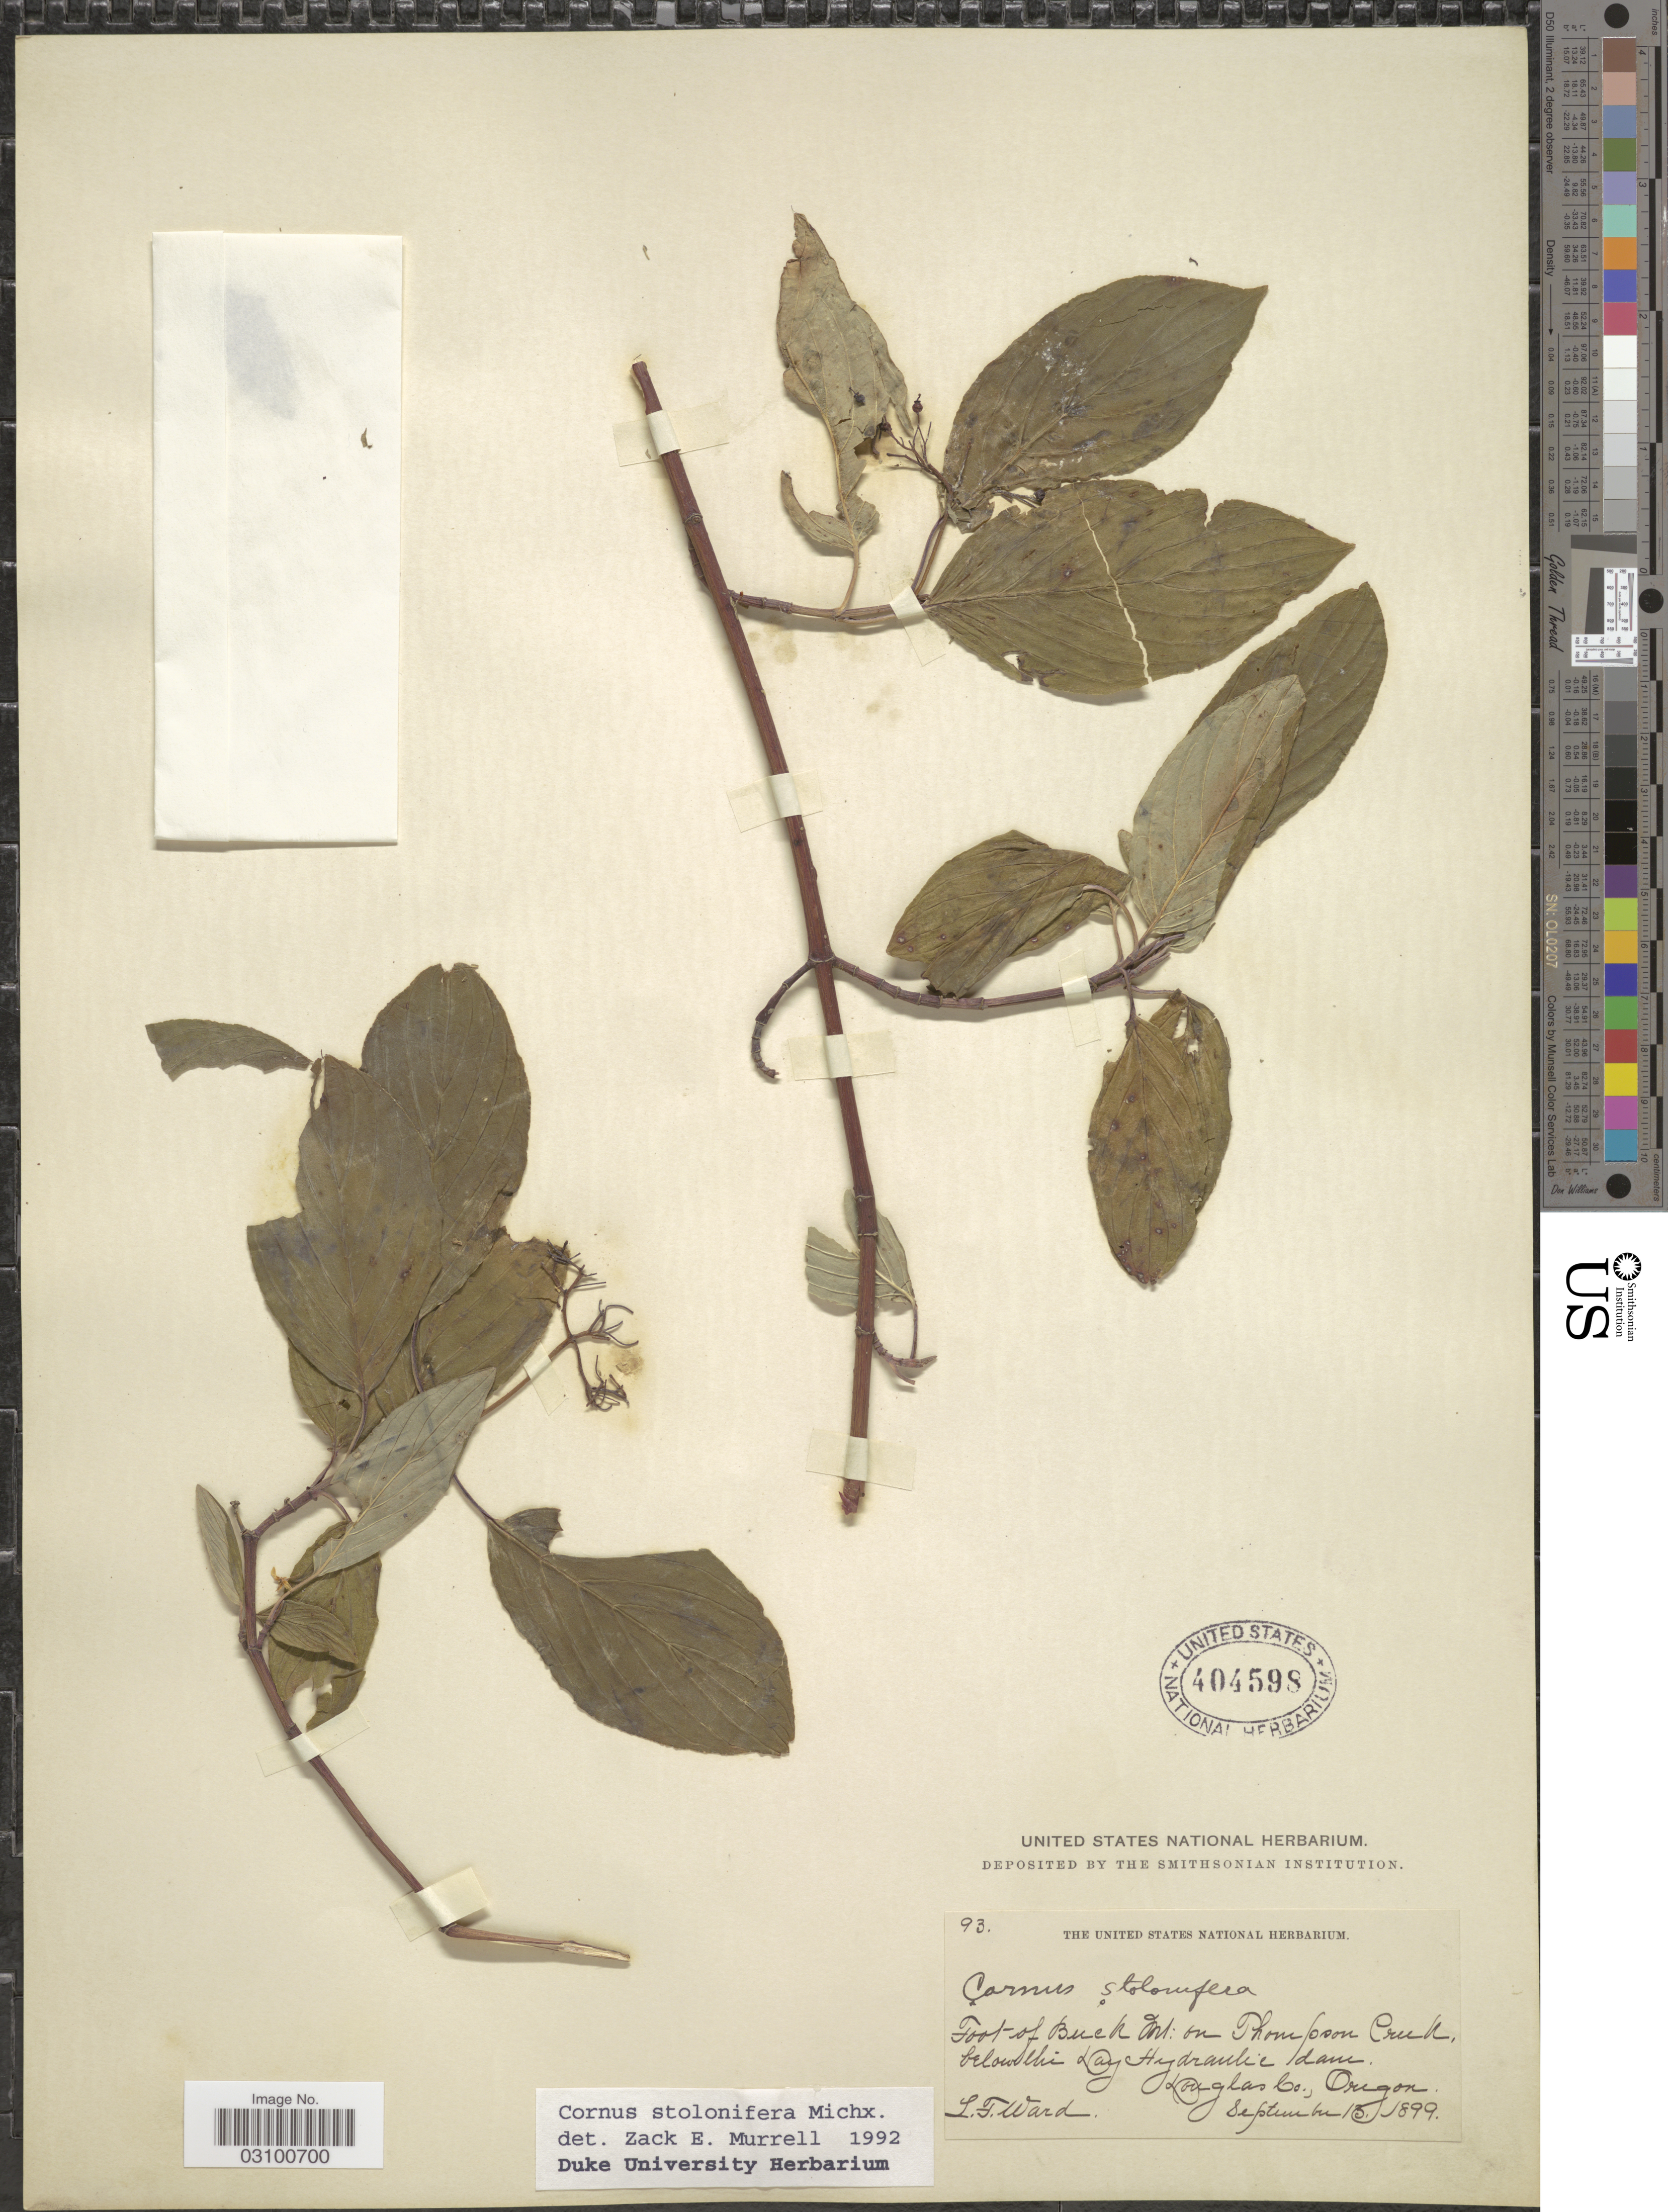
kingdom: Plantae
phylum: Tracheophyta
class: Magnoliopsida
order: Cornales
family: Cornaceae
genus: Cornus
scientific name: Cornus sericea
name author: L.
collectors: L. Ward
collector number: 93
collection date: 1899-09-13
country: United States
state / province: Oregon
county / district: Douglas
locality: Foot of Beech Mt on Thompson Creek, below the Day Hydraulie dam. Douglas Co.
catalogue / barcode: US 404598